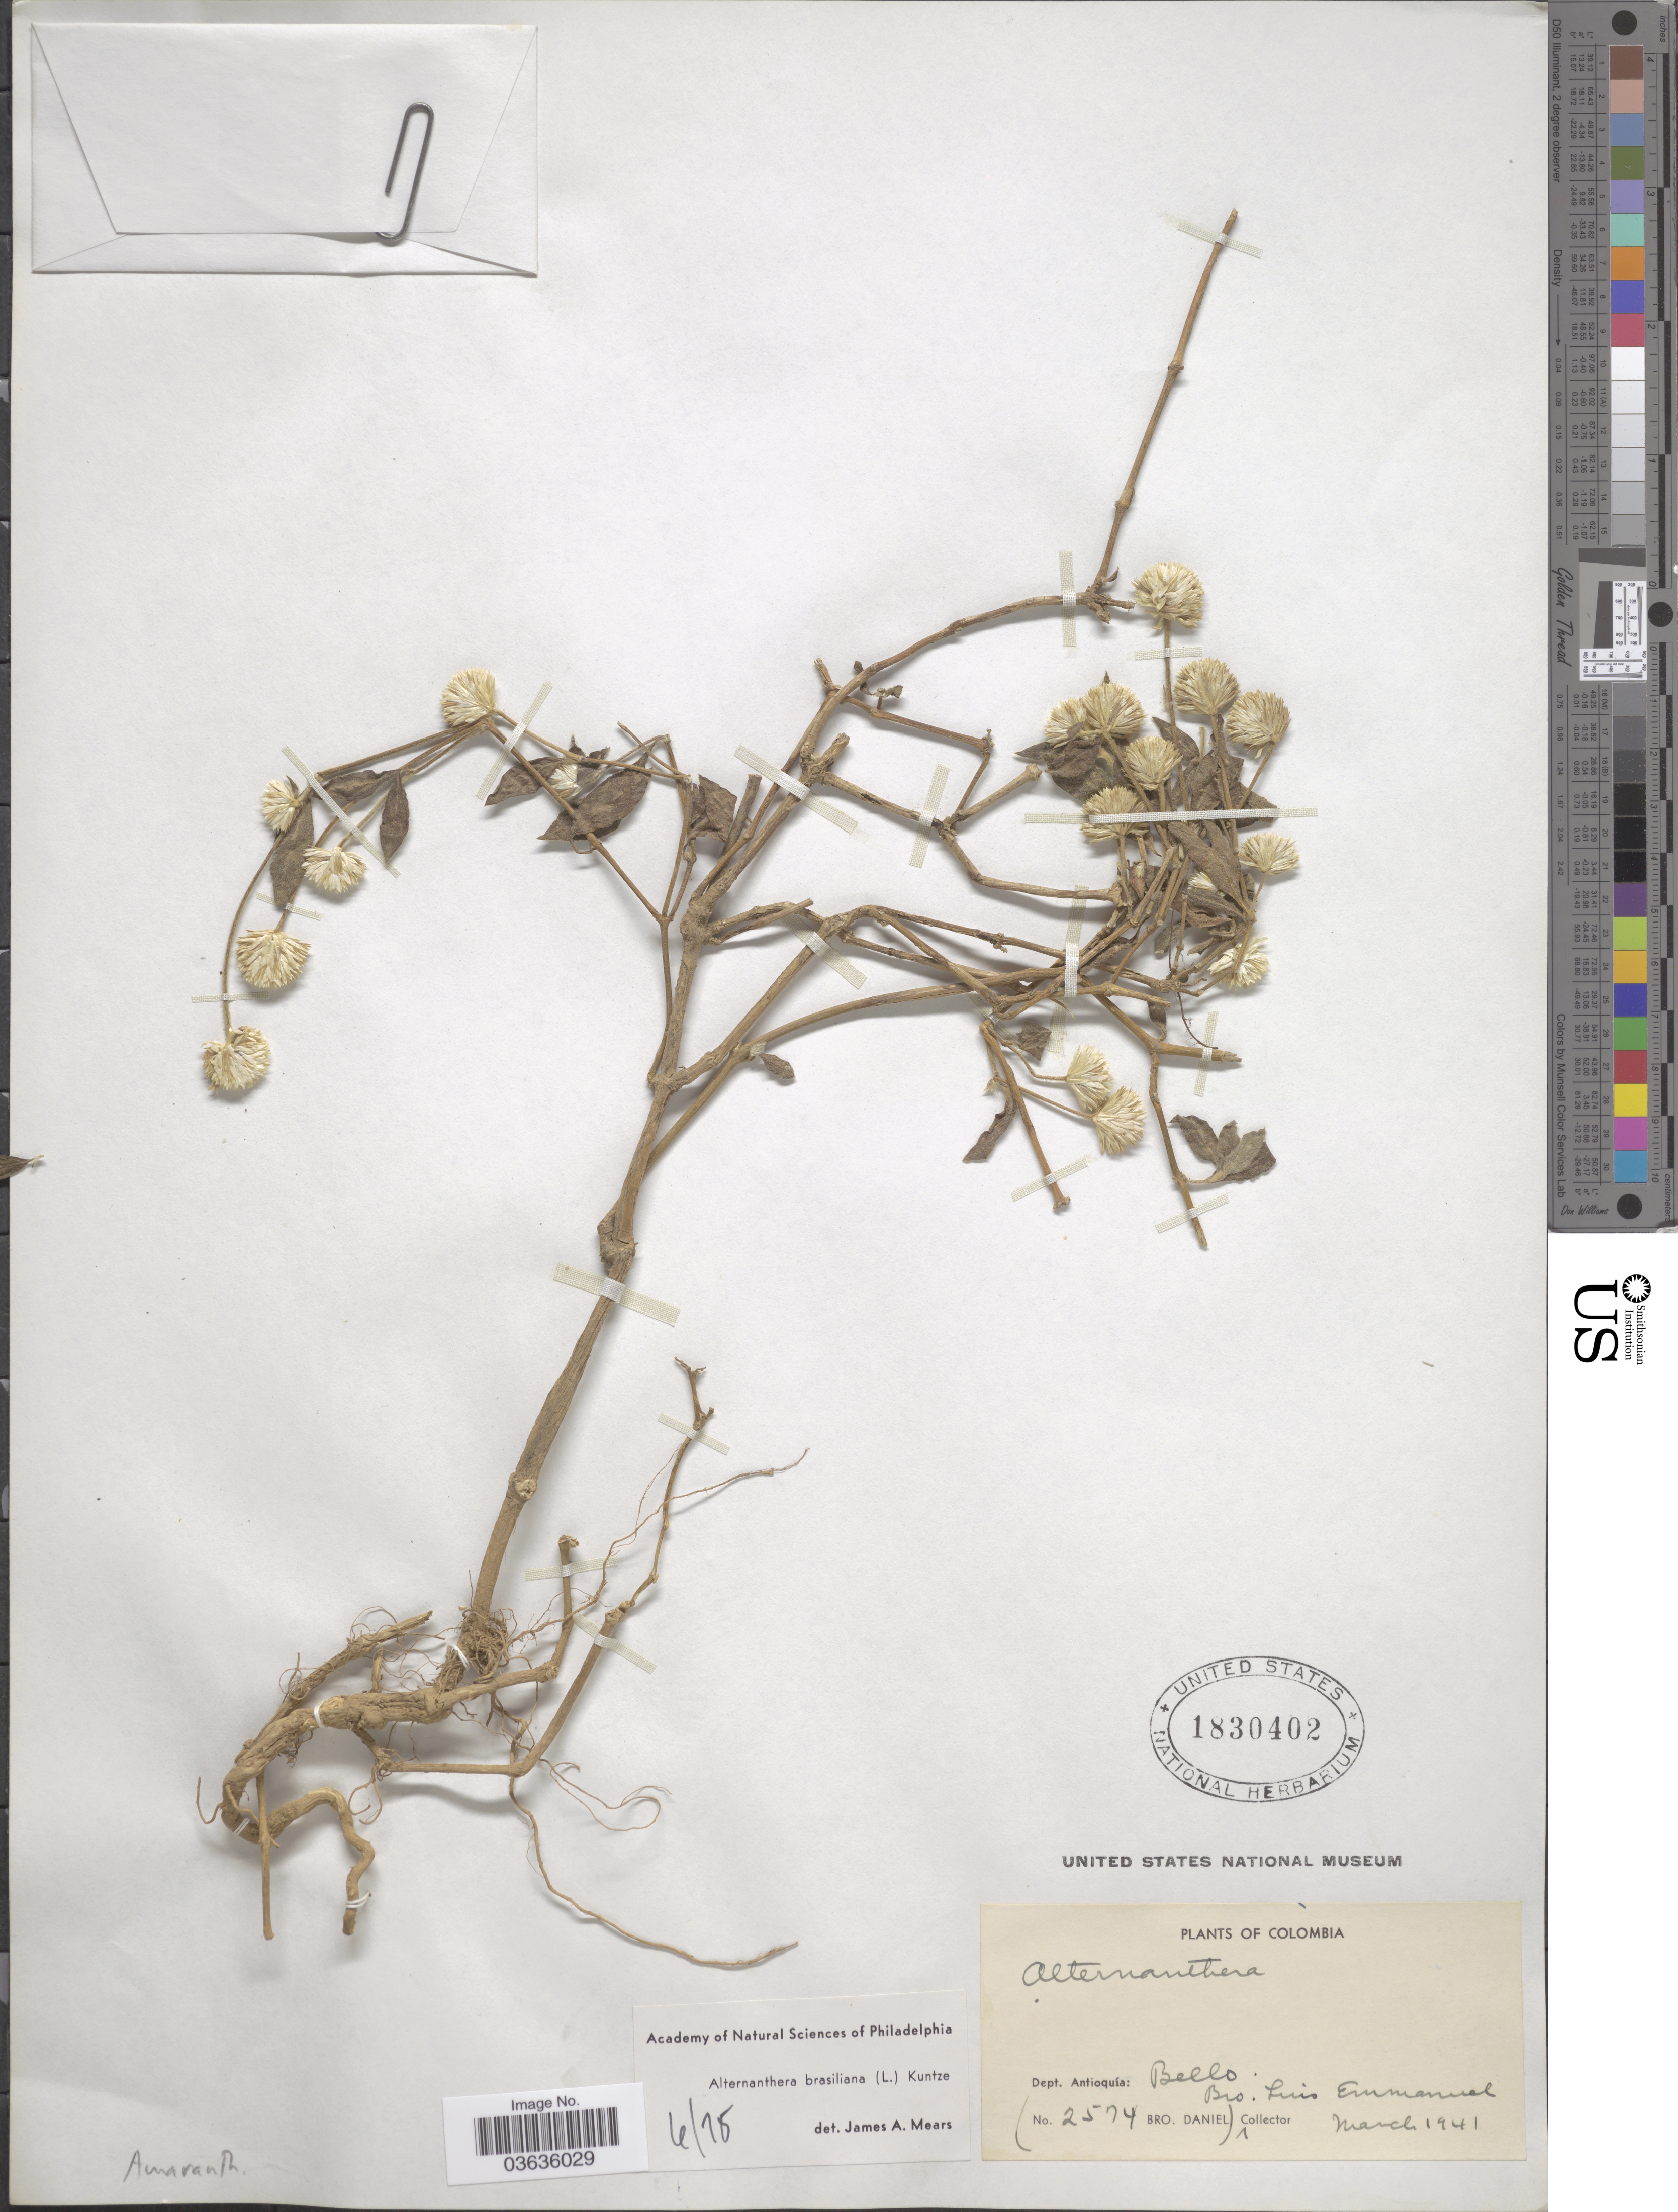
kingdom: Plantae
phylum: Tracheophyta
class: Magnoliopsida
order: Caryophyllales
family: Amaranthaceae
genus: Alternanthera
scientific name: Alternanthera brasiliana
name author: (L.) Kuntze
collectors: L. Emmanuel & Bro. Daniel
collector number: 2574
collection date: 1941-03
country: Colombia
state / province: Antioquia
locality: Dept. Antioquia: Bello.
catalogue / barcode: US 1830402